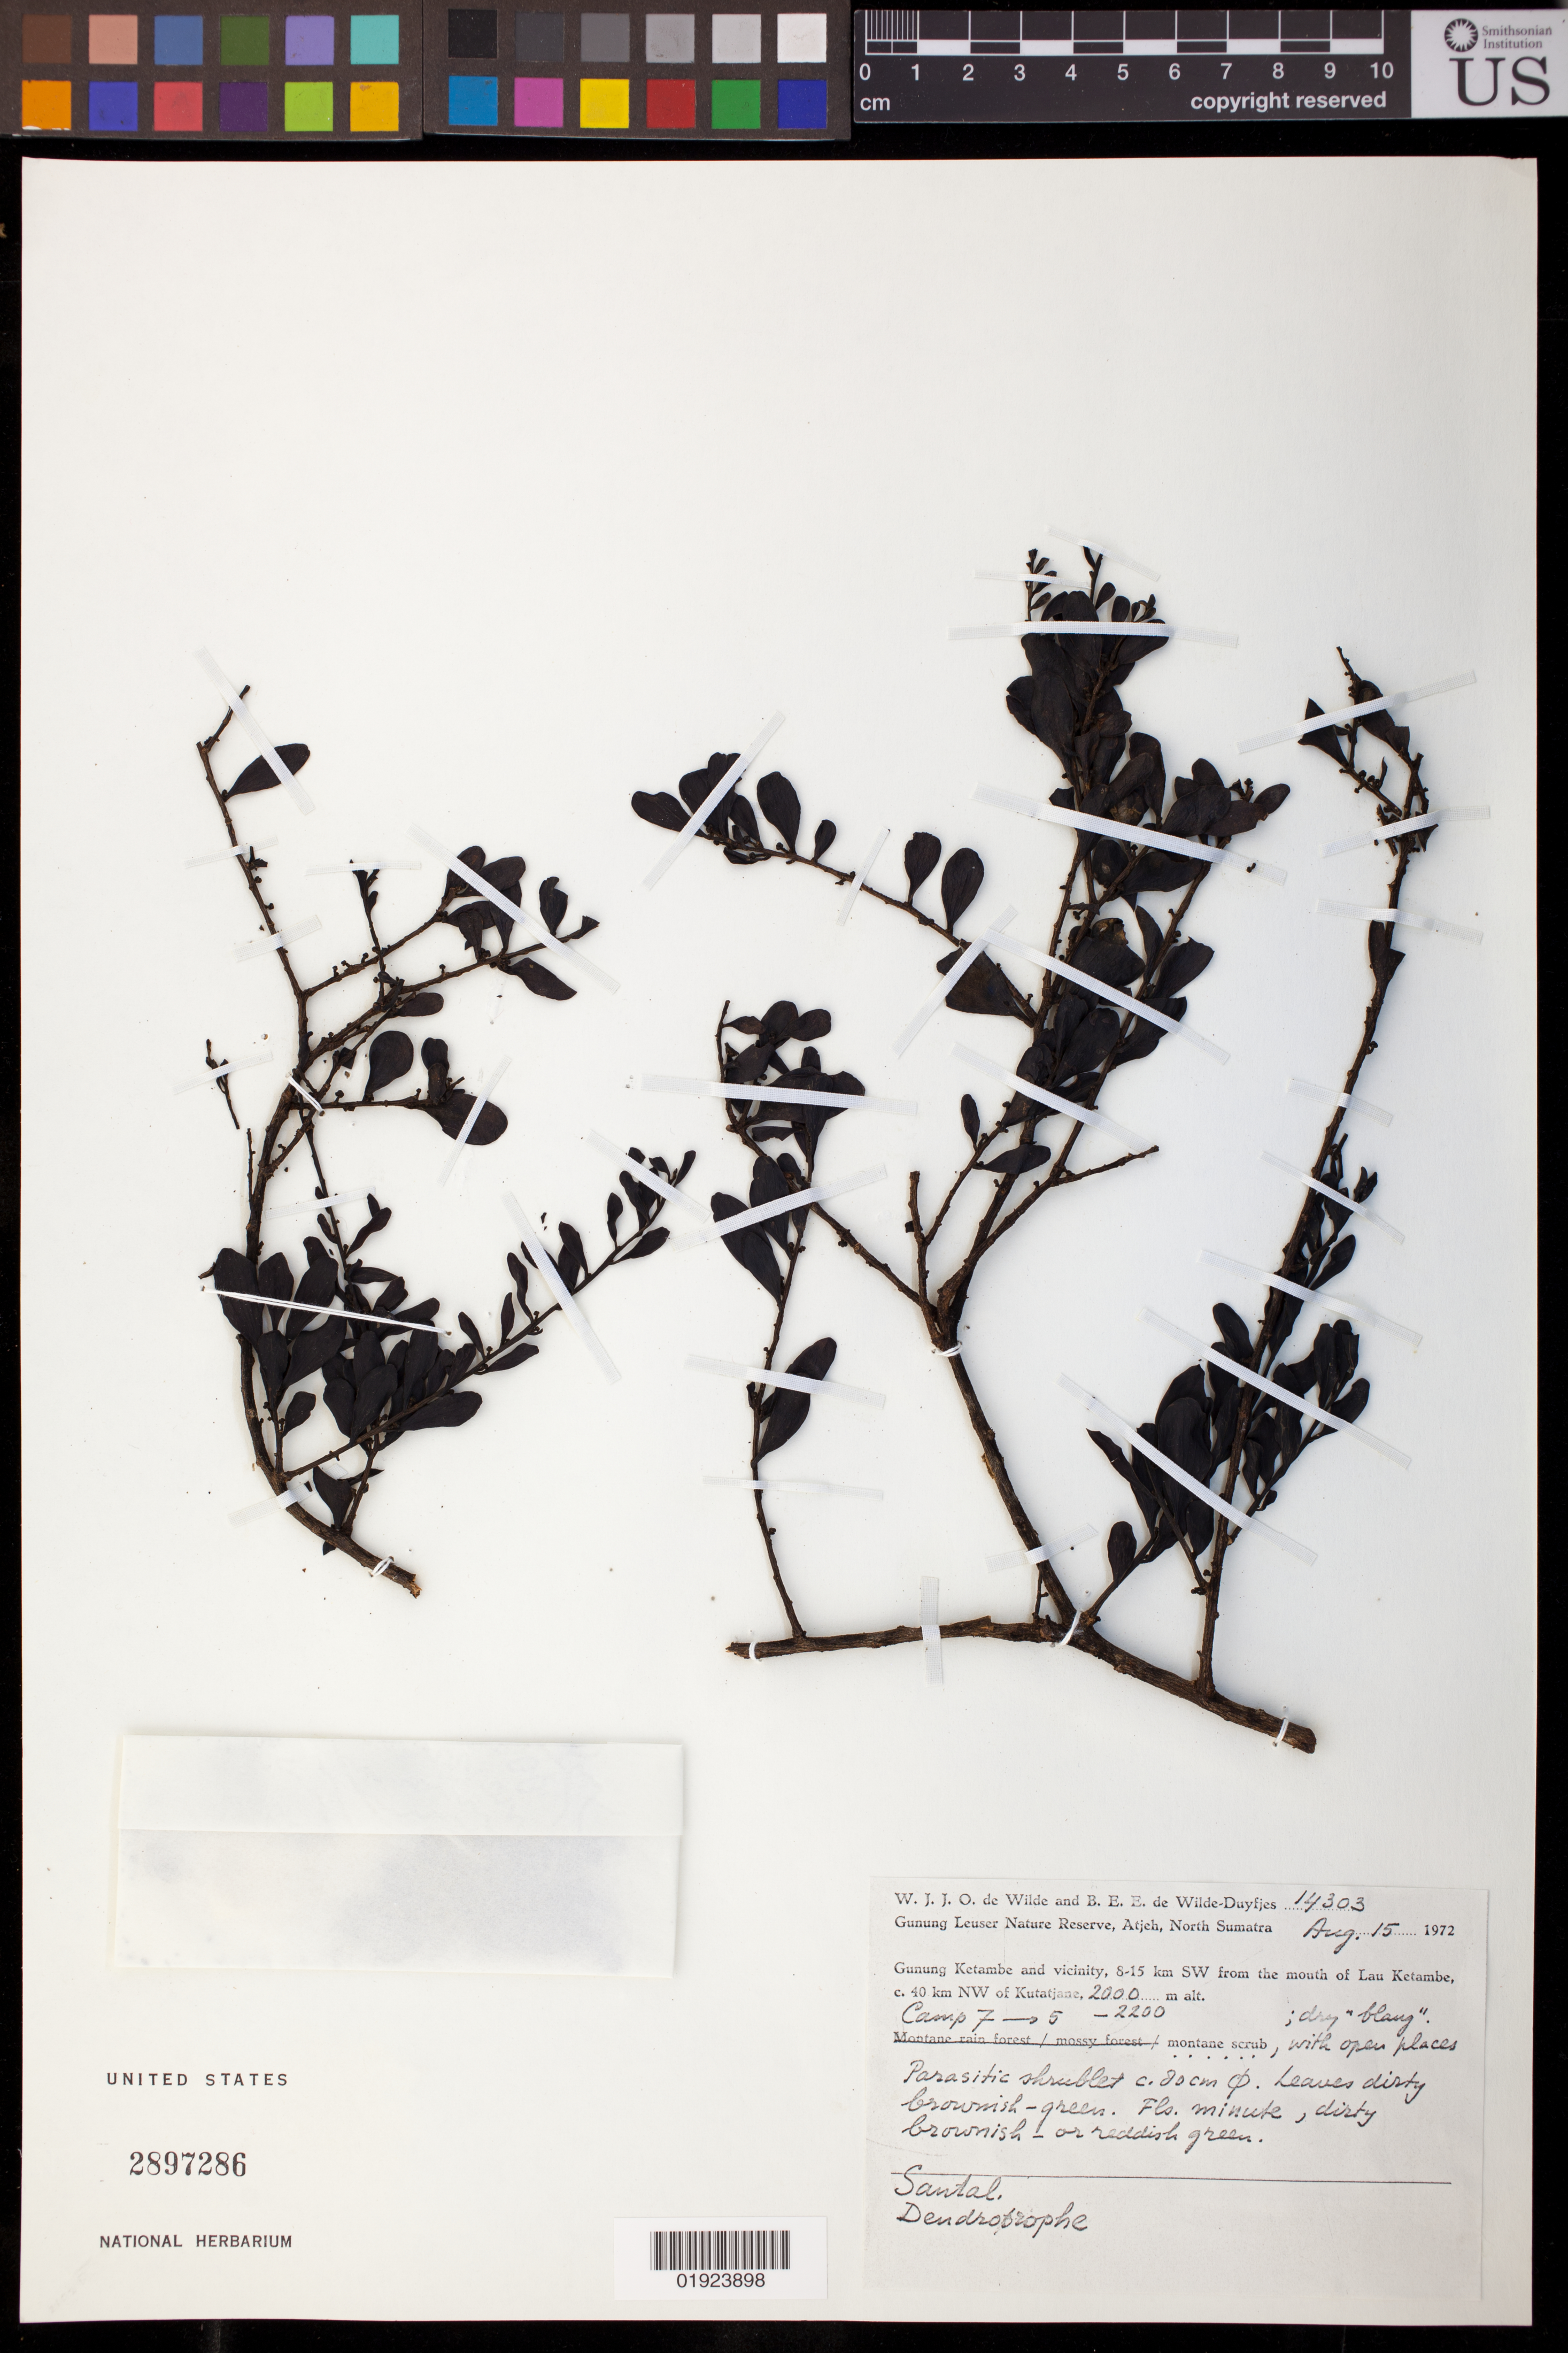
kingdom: Plantae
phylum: Tracheophyta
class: Magnoliopsida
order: Santalales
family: Amphorogynaceae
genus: Dendrotrophe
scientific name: Dendrotrophe sp.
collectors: W. J. de Wilde & B. E. de Wilde-Duyfjes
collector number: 14303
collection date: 1972-08-15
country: Indonesia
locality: North Sumatra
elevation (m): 610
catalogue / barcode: US 2897286